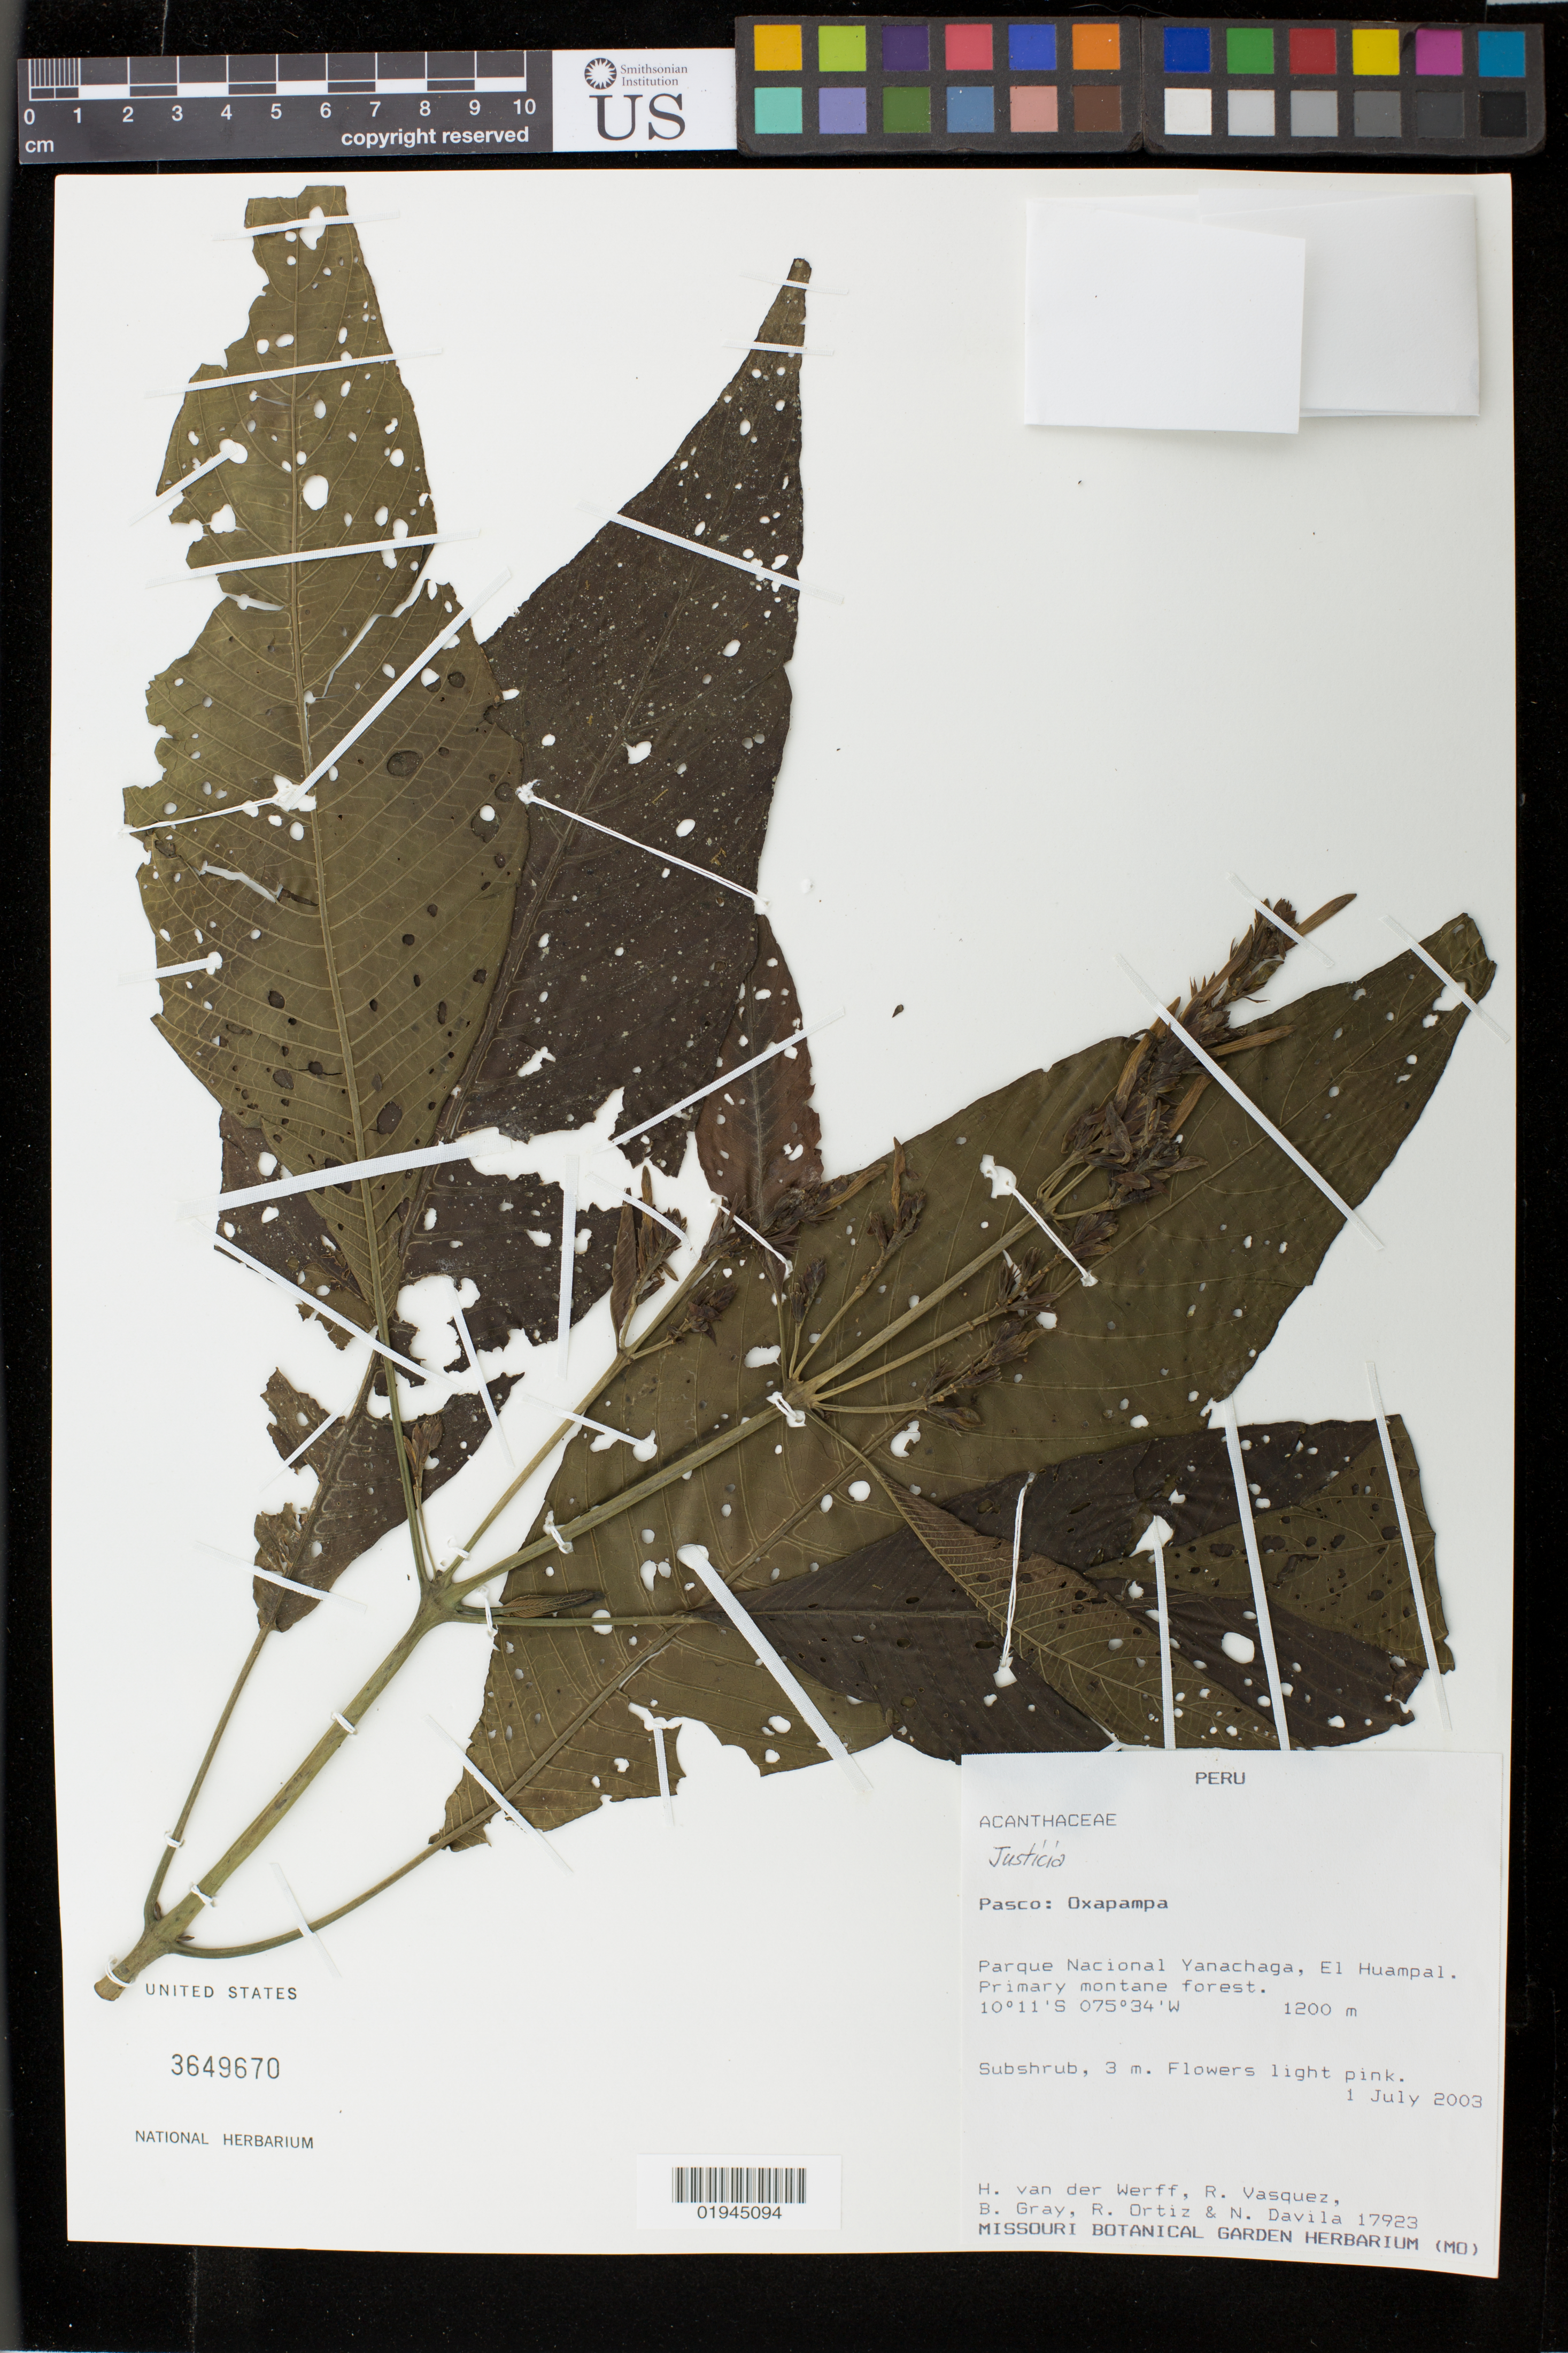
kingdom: Plantae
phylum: Tracheophyta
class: Magnoliopsida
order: Lamiales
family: Acanthaceae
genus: Justicia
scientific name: Justicia sp.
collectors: H. van der Werff, R. Vásquez M., B. Gray, R. Ortíz & N. Davila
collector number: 17923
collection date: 2003-07-01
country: Peru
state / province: Pasco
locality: Pasco: Oxapampa. Parque Nacional Yanachaga, El Huampal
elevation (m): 1200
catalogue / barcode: US 3649670